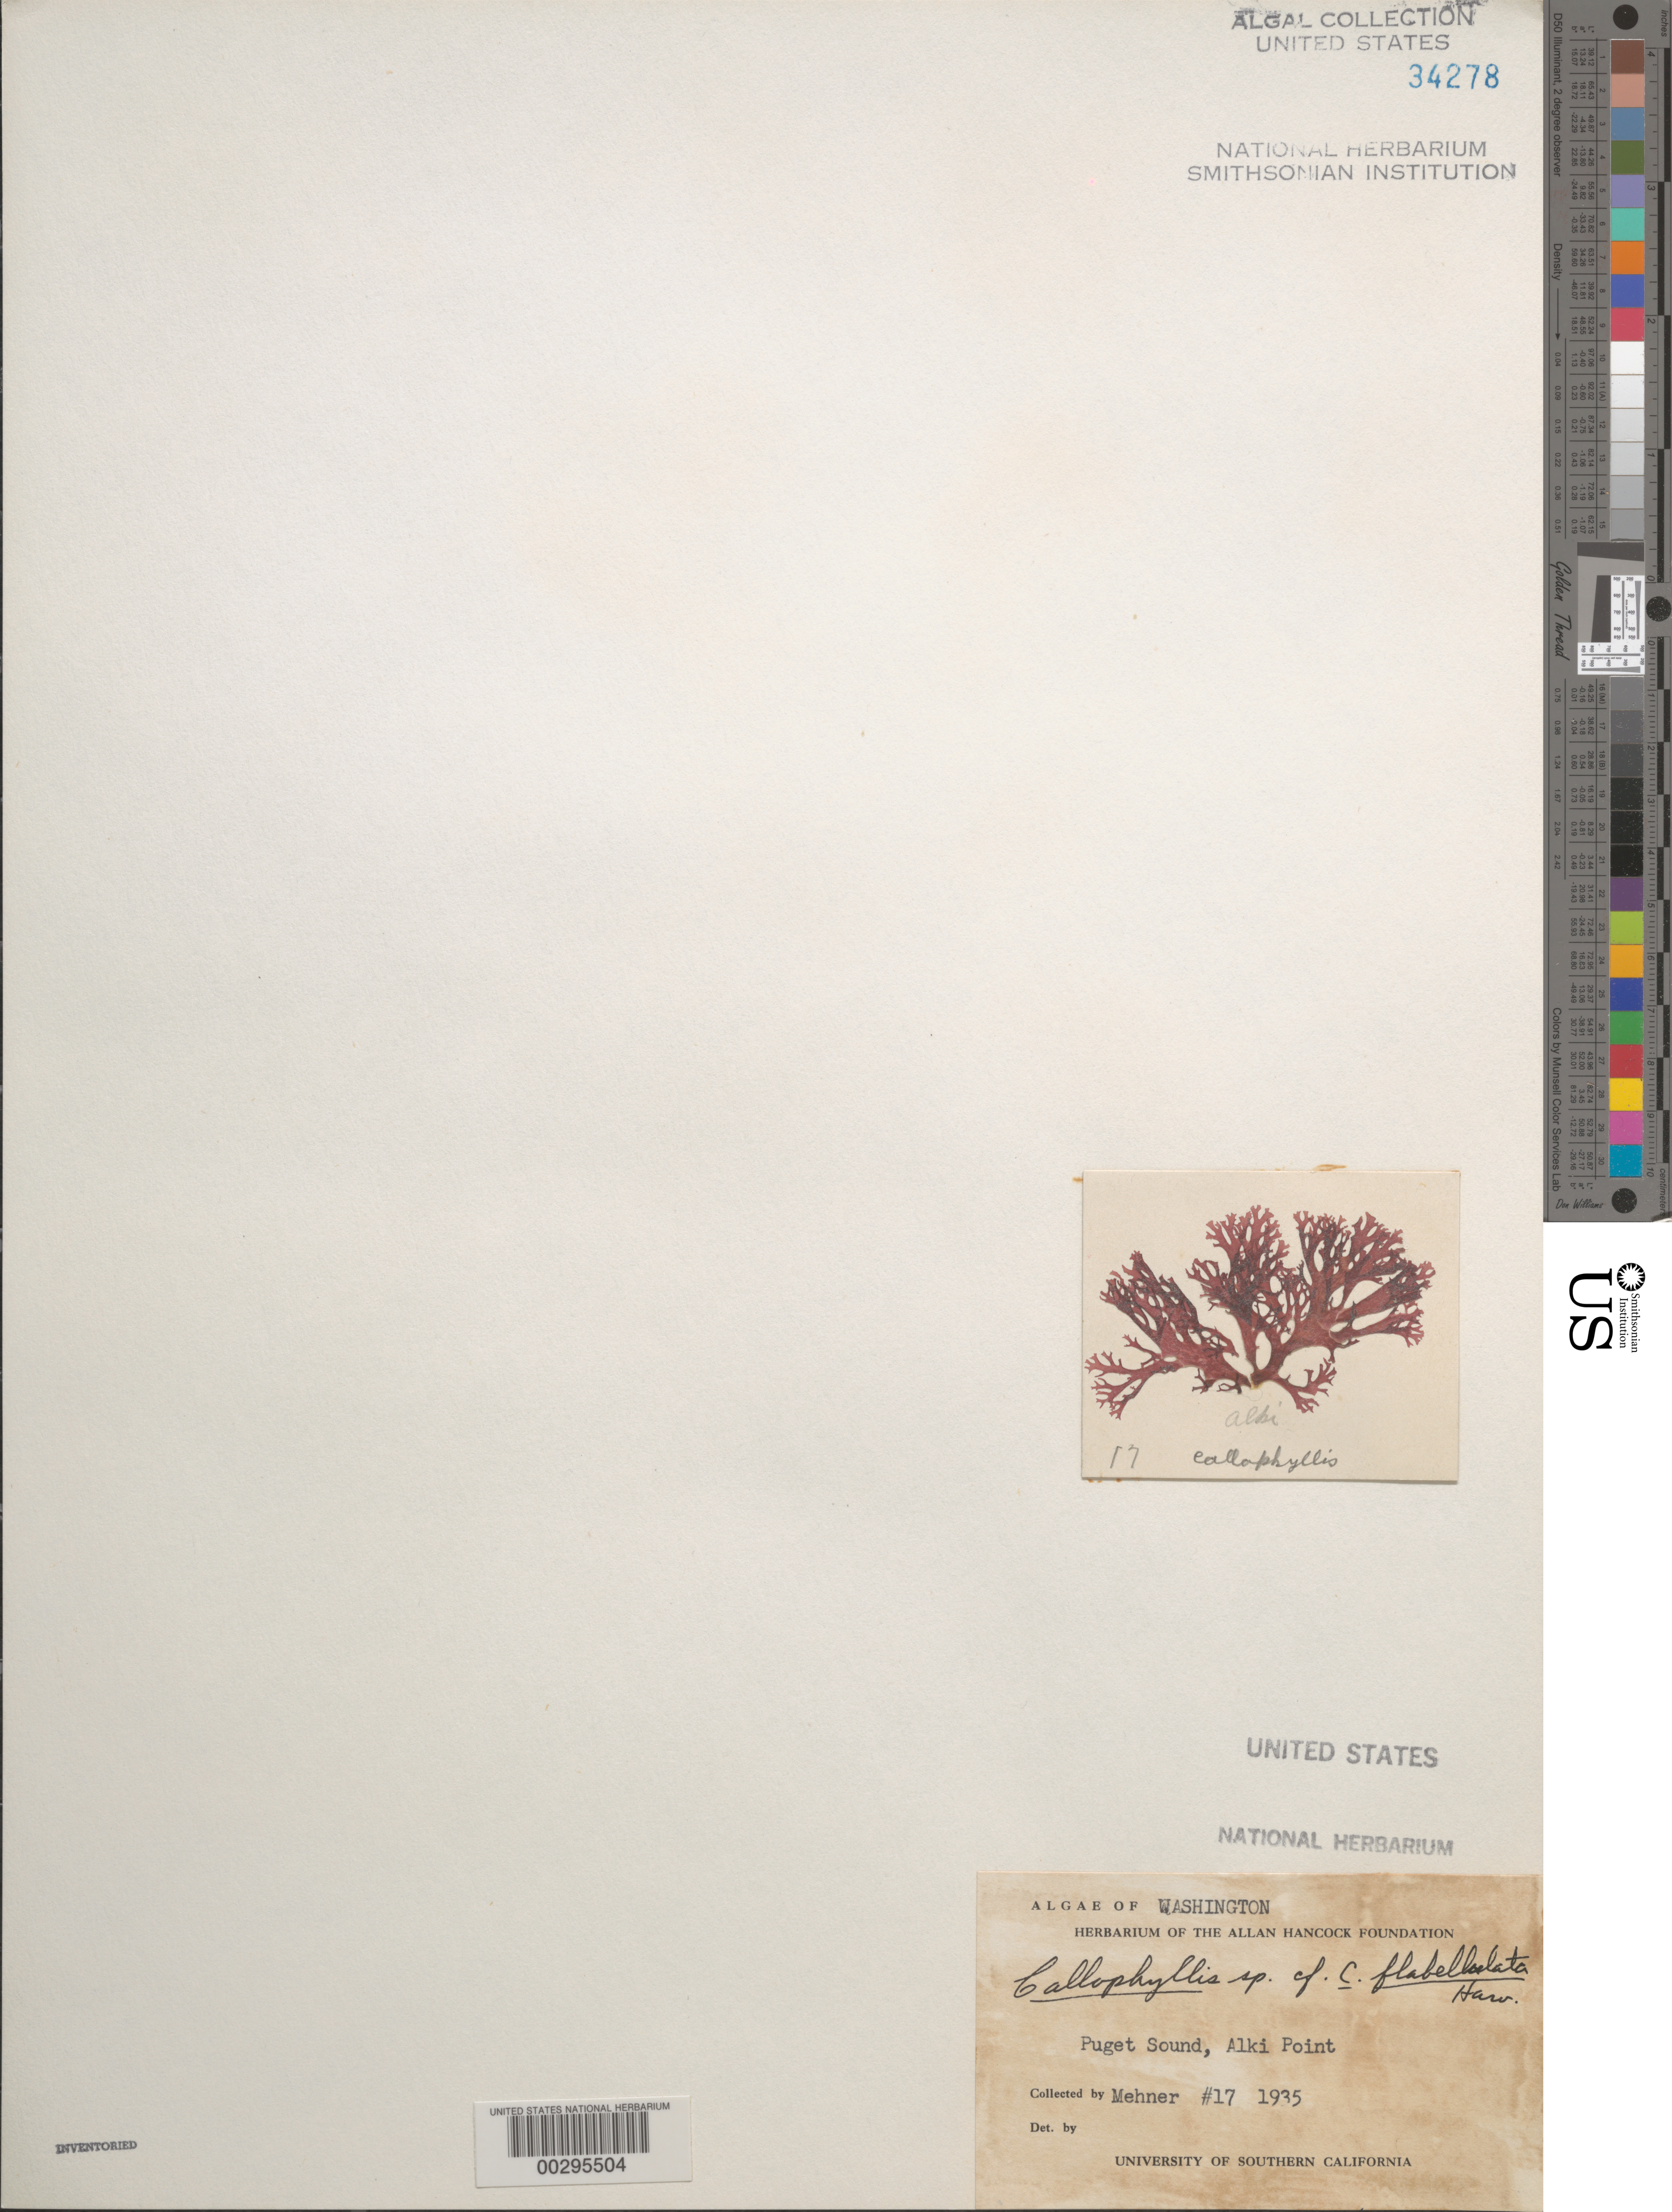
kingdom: Plantae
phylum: Rhodophyta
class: Florideophyceae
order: Gigartinales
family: Kallymeniaceae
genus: Callophyllis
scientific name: Callophyllis flabellulata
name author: Harv.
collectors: A. Mehner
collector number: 17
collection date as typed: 1935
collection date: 1935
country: United States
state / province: Washington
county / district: King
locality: Alki Point, Puget Sound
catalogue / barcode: US 34278